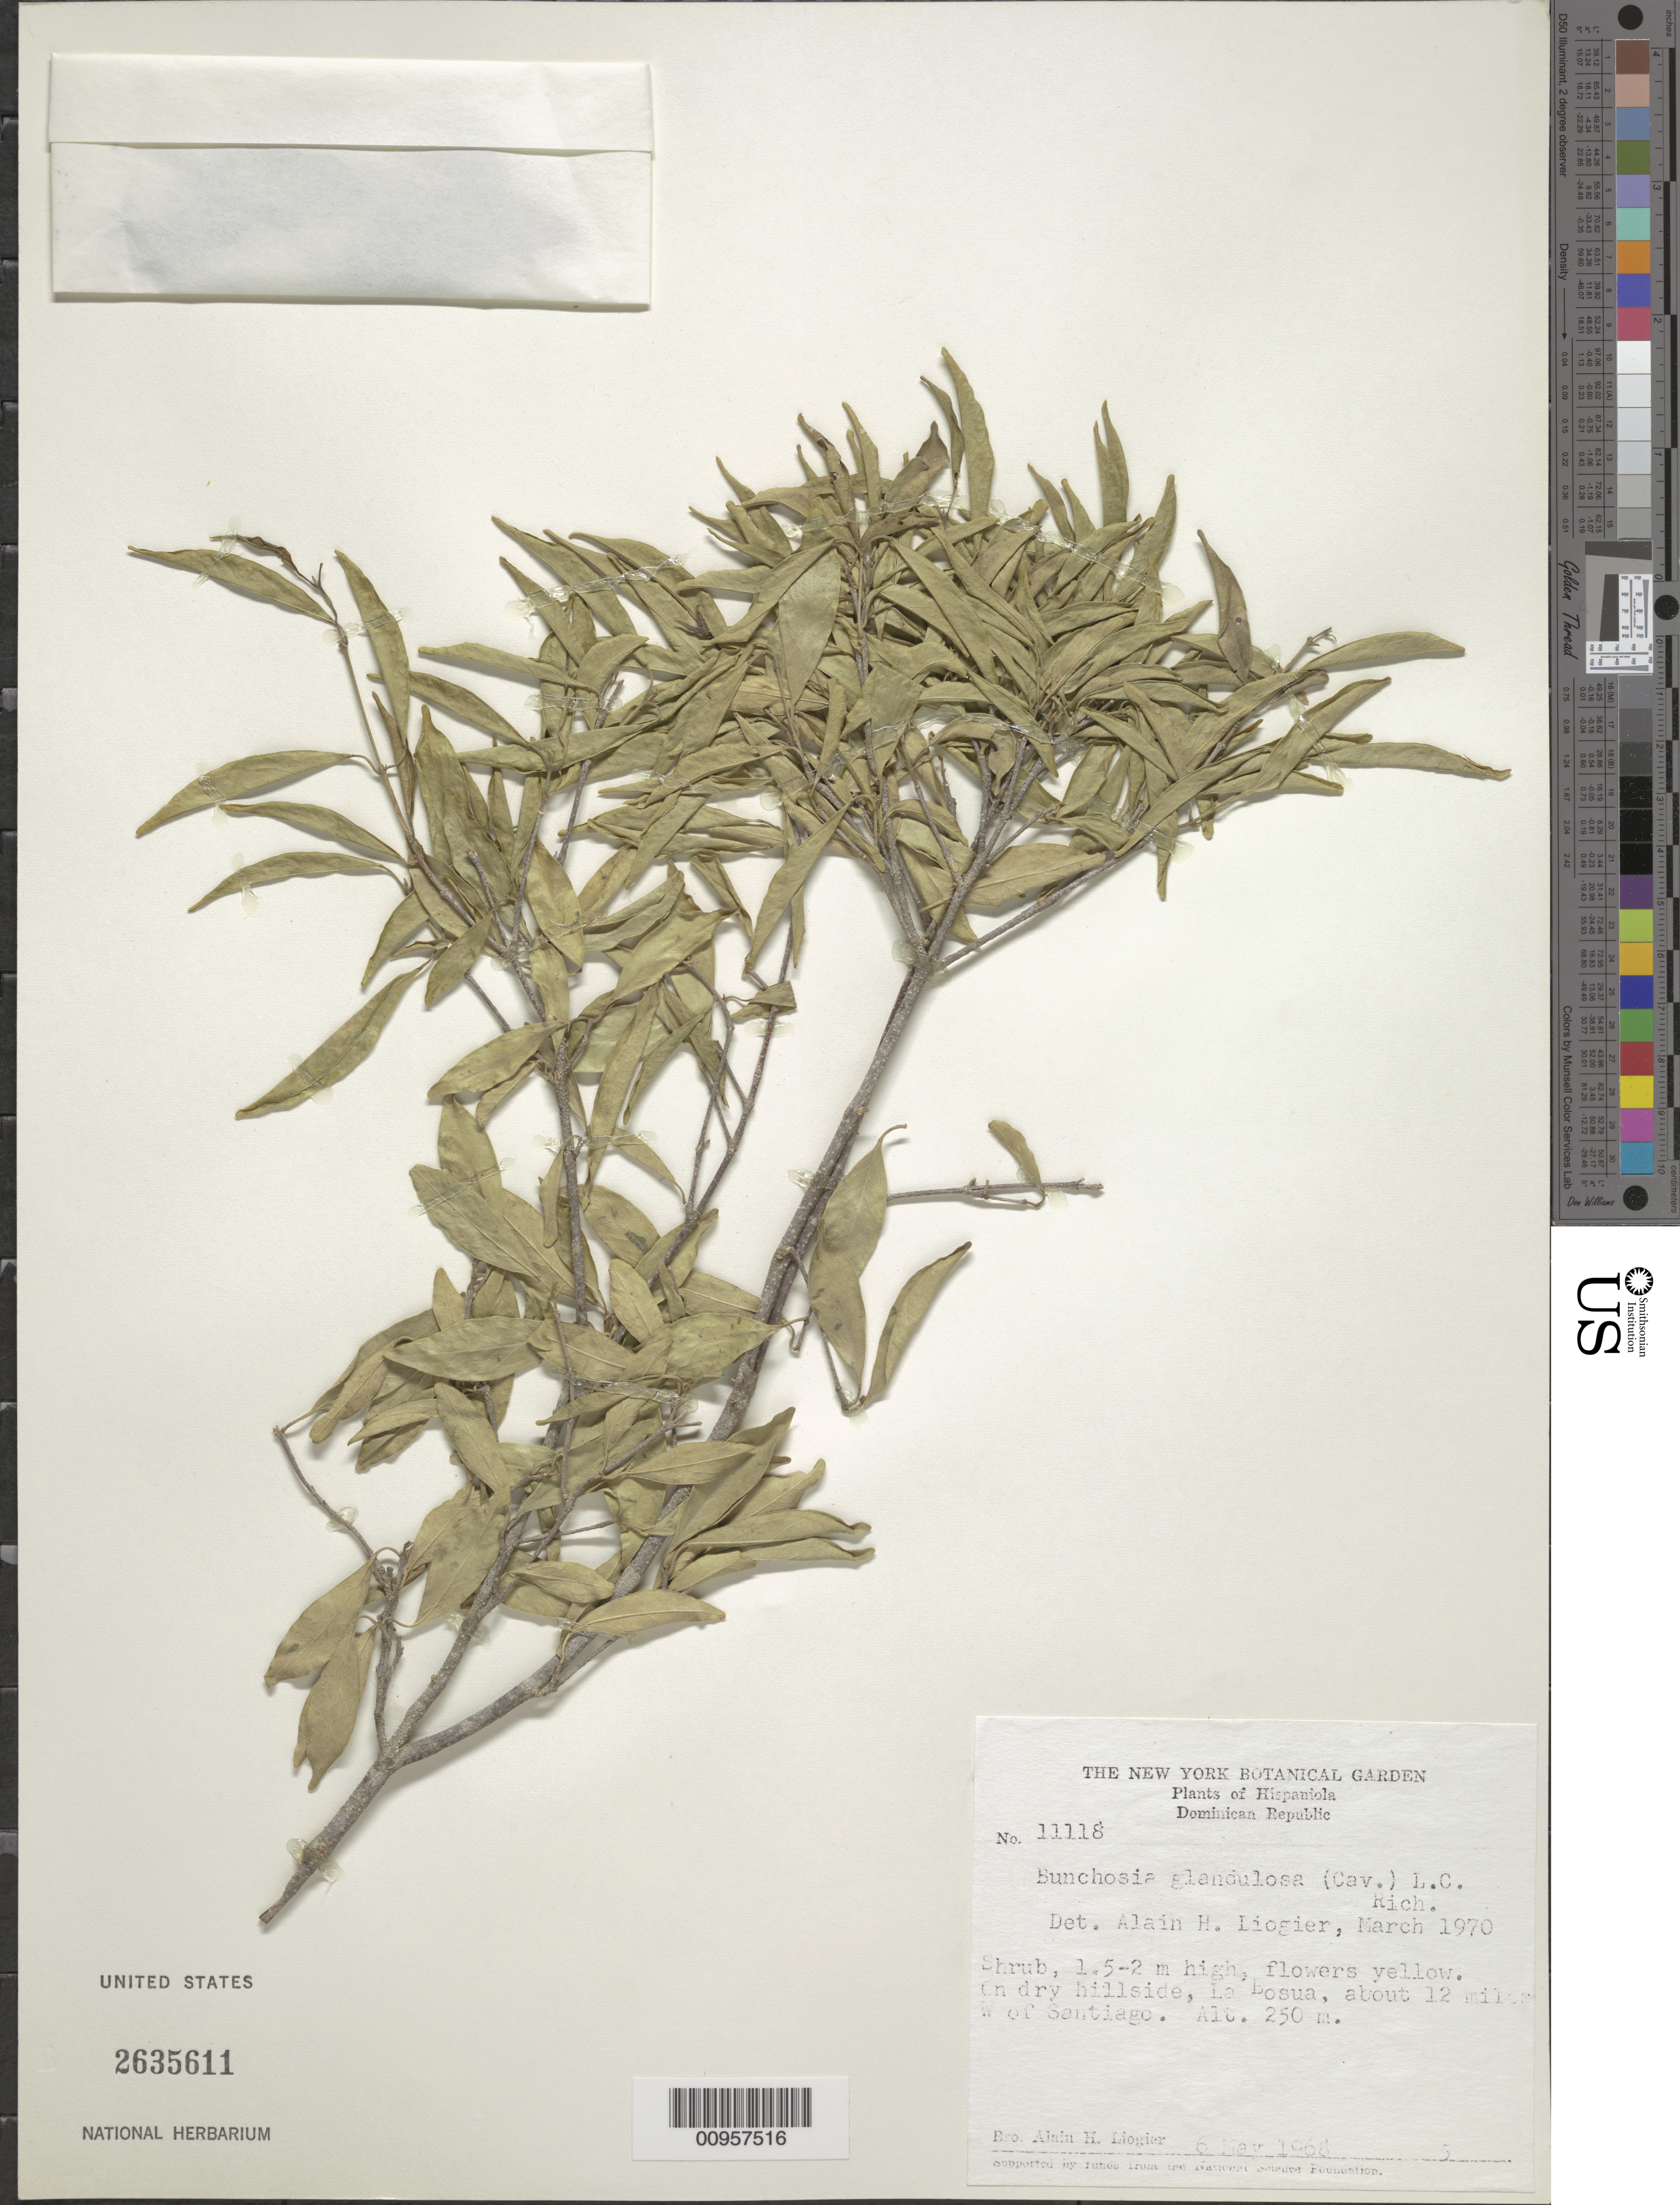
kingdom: Plantae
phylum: Tracheophyta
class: Magnoliopsida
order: Malpighiales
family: Malpighiaceae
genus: Bunchosia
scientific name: Bunchosia glandulosa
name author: (Cav.) DC.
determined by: Liogier, Alain H.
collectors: A. H. Liogier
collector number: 11118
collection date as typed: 06 May 1968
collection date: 1968-05-06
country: Dominican Republic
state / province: Santiago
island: Hispaniola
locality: La Bosua, about 12 miles W of Santiago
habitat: On dry hillside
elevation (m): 250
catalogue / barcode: US 2635611